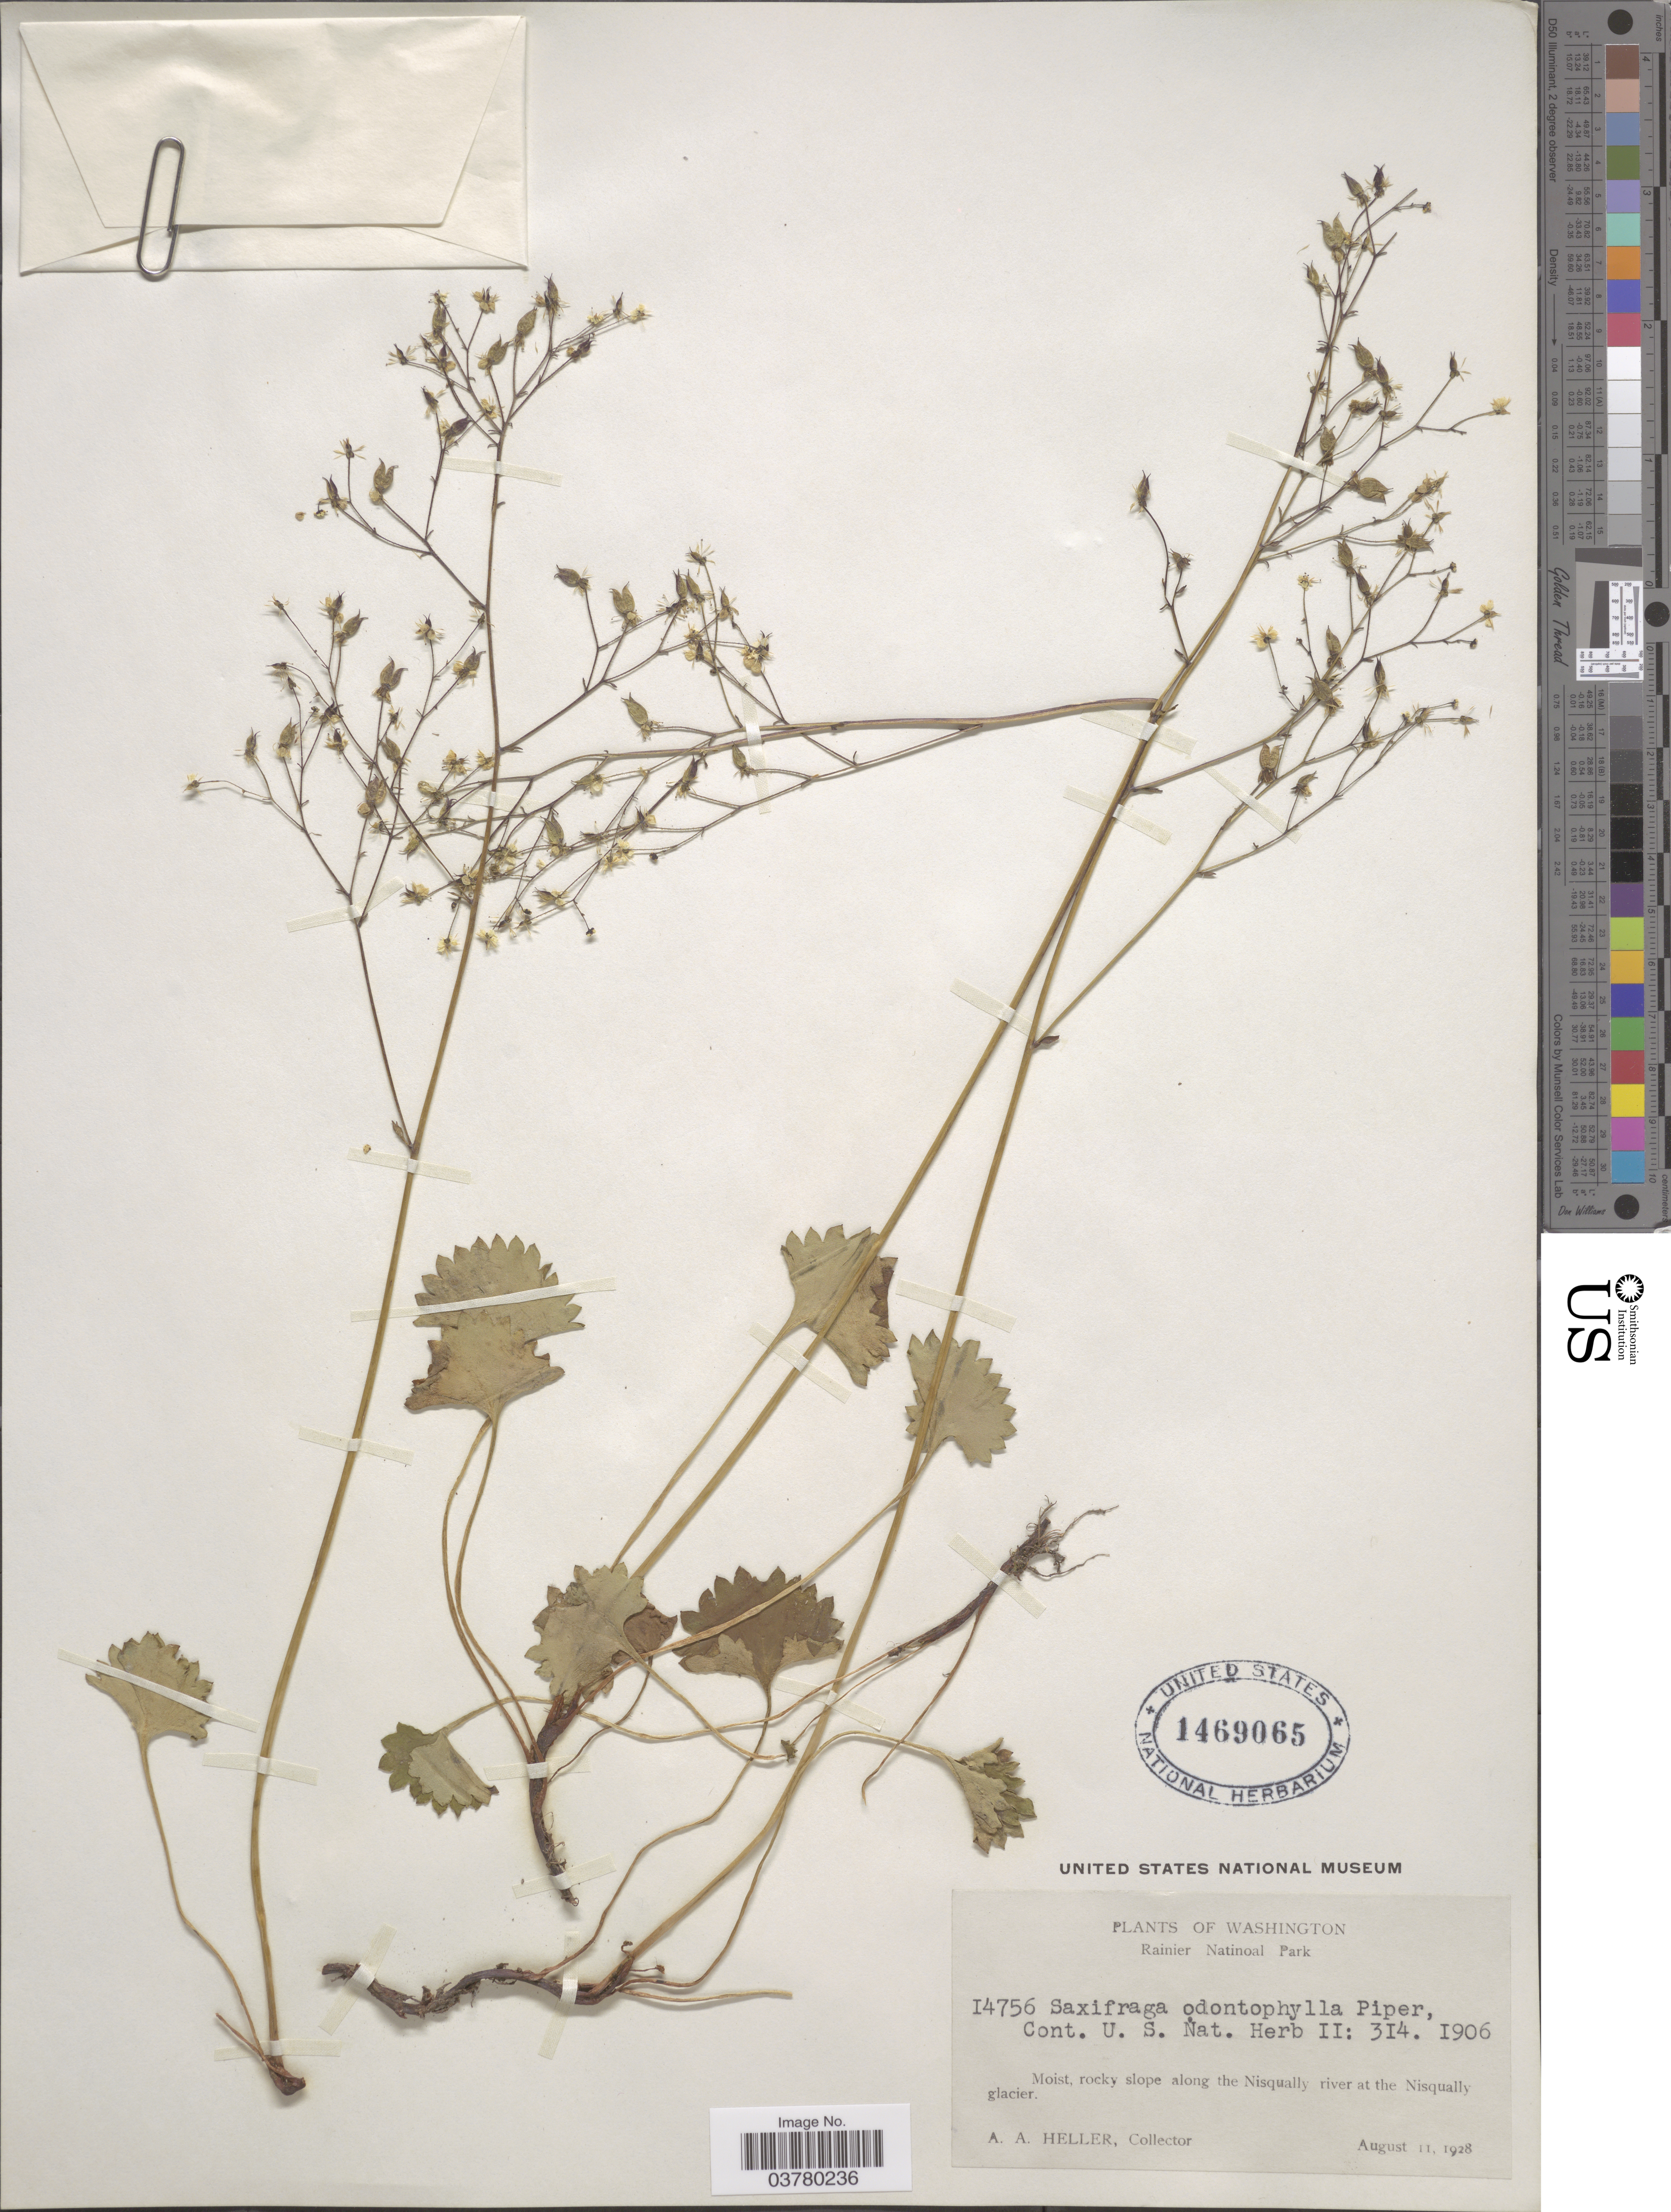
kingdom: Plantae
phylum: Tracheophyta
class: Magnoliopsida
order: Saxifragales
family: Saxifragaceae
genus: Micranthes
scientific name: Micranthes odontoloma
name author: (Piper) A. Heller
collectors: A. A. Heller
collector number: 14756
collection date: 1928-08-11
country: United States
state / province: Washington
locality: Rainier National Park. Moist, rocky slope along the Nisqually river at the Nisqually glacier.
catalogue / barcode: US 1469065